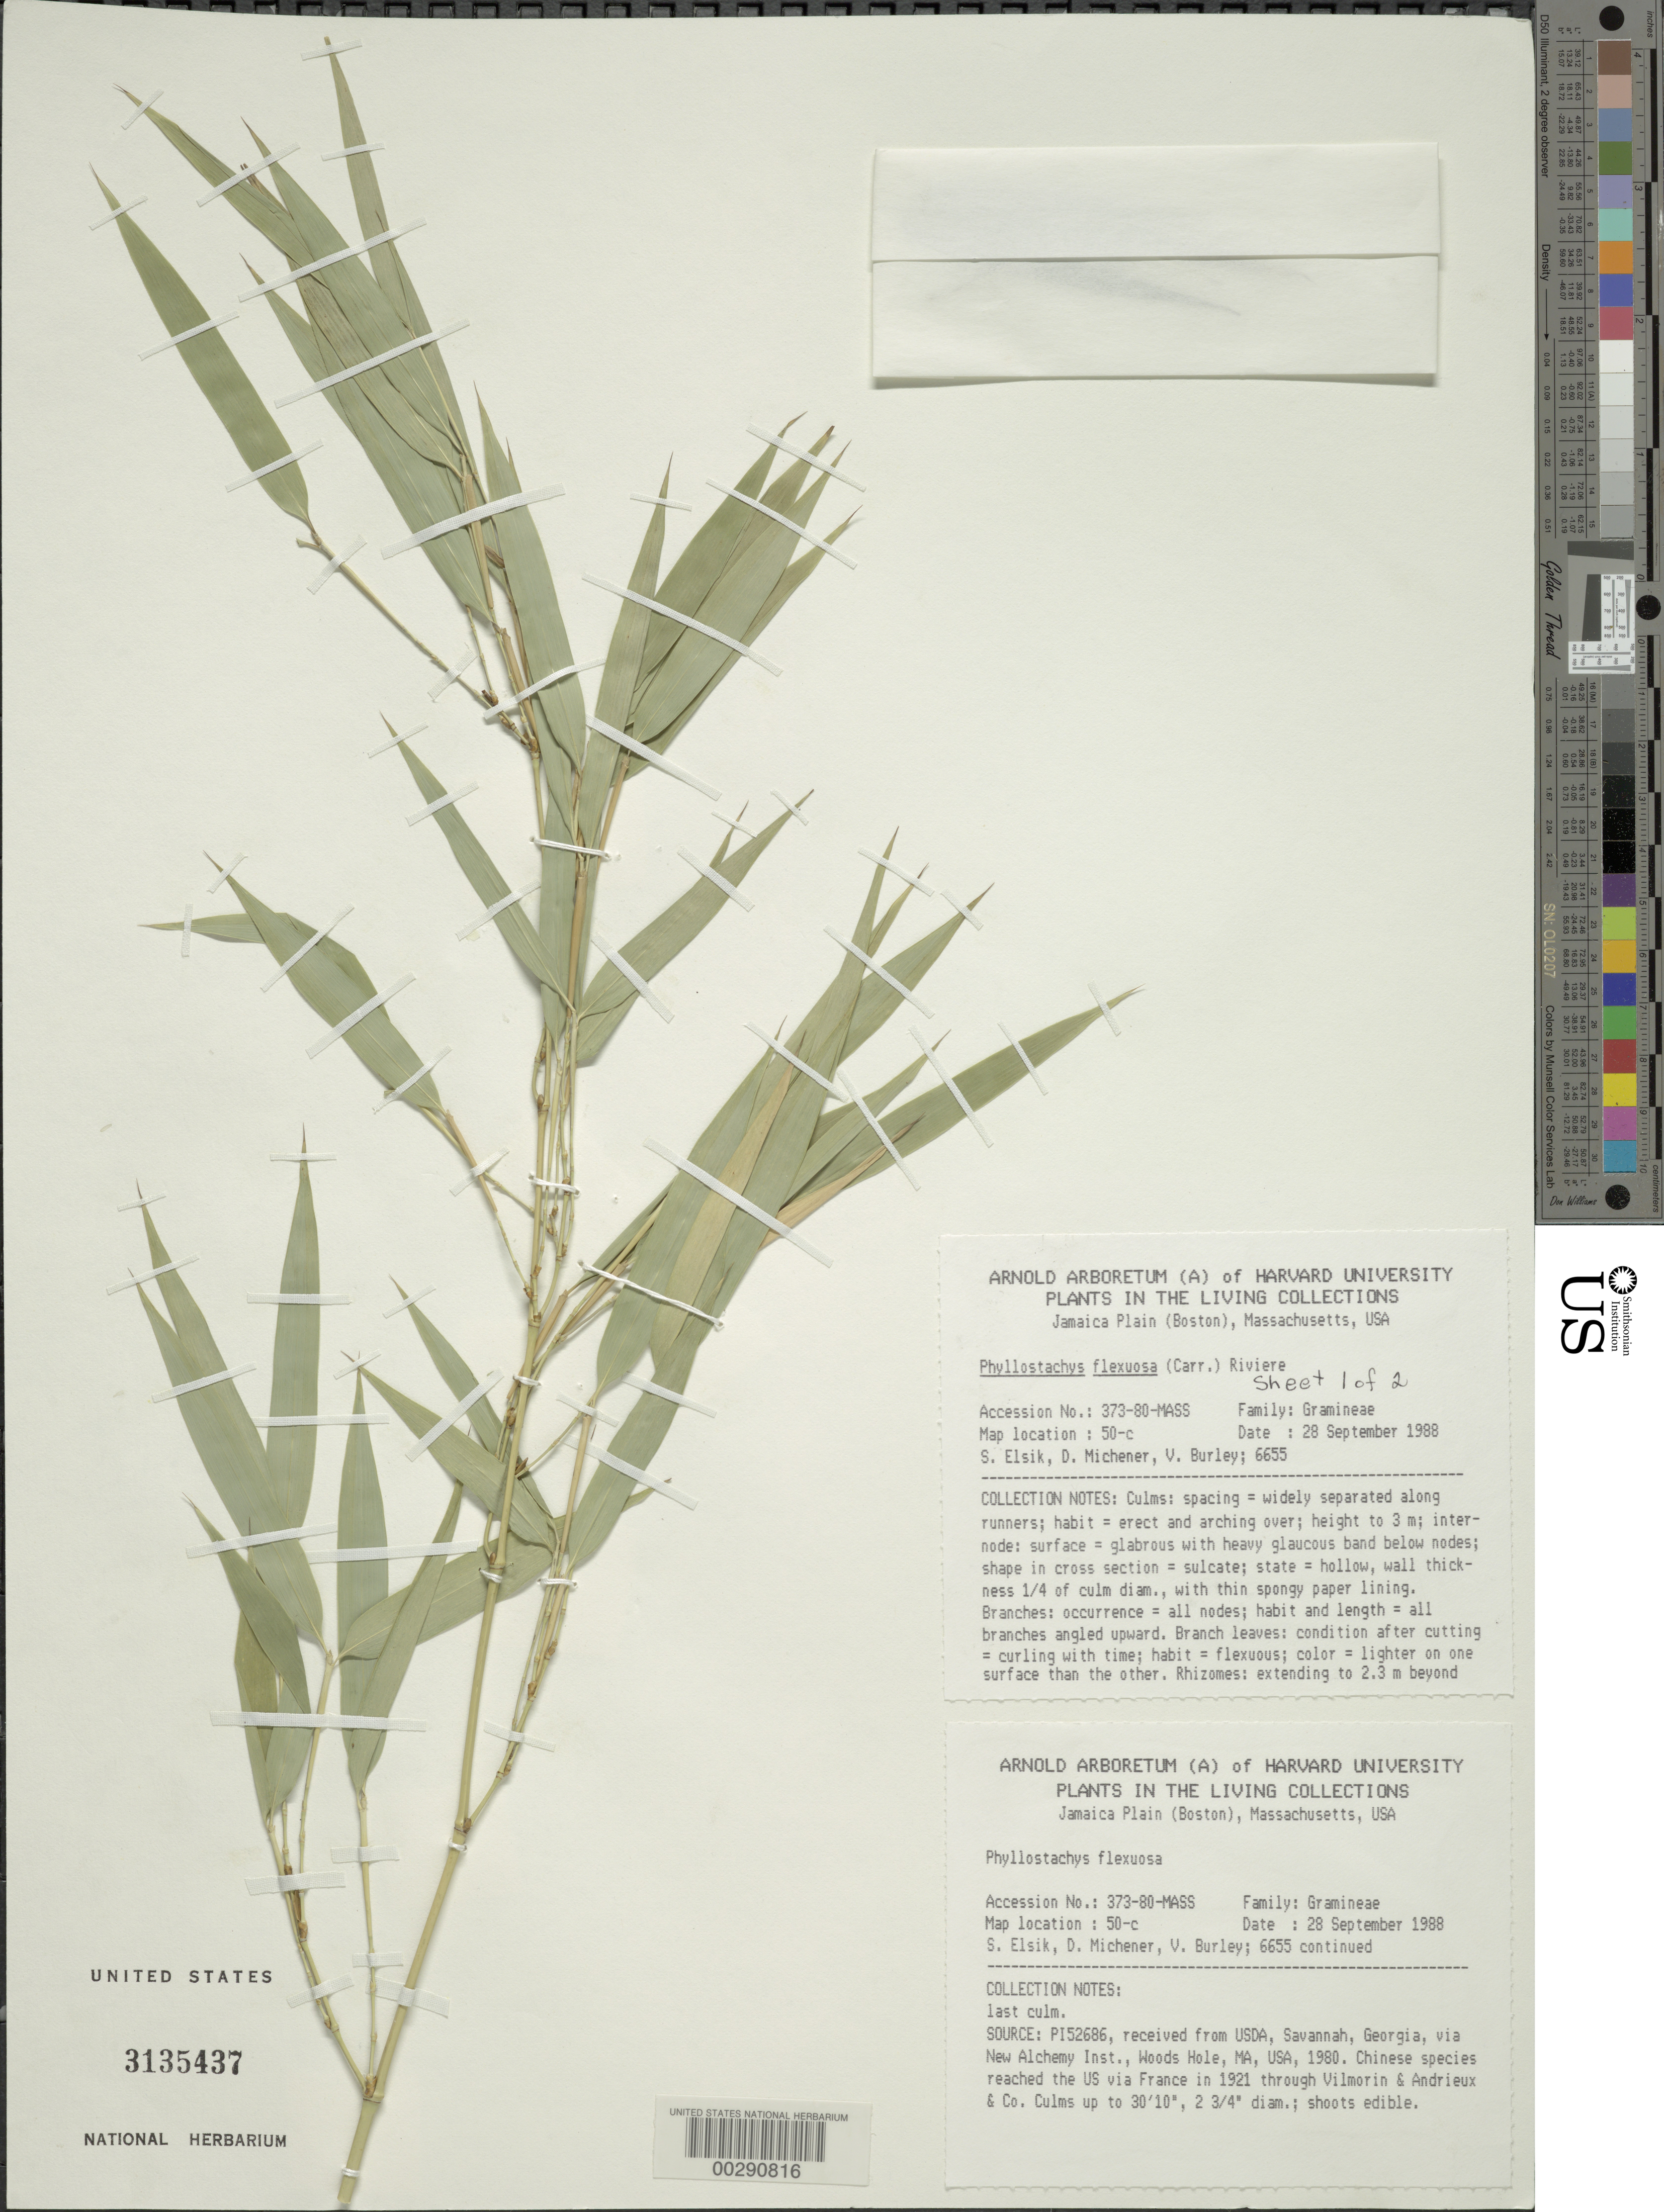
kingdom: Plantae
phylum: Tracheophyta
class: Liliopsida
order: Poales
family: Poaceae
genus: Phyllostachys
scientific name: Phyllostachys flexuosa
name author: Rivière & C. Rivière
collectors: S. Elsik, D. Michener & V. Burley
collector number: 6655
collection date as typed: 28 Sep 1988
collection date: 1988-09-28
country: United States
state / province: Florida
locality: Southern Florida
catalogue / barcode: US 3135437